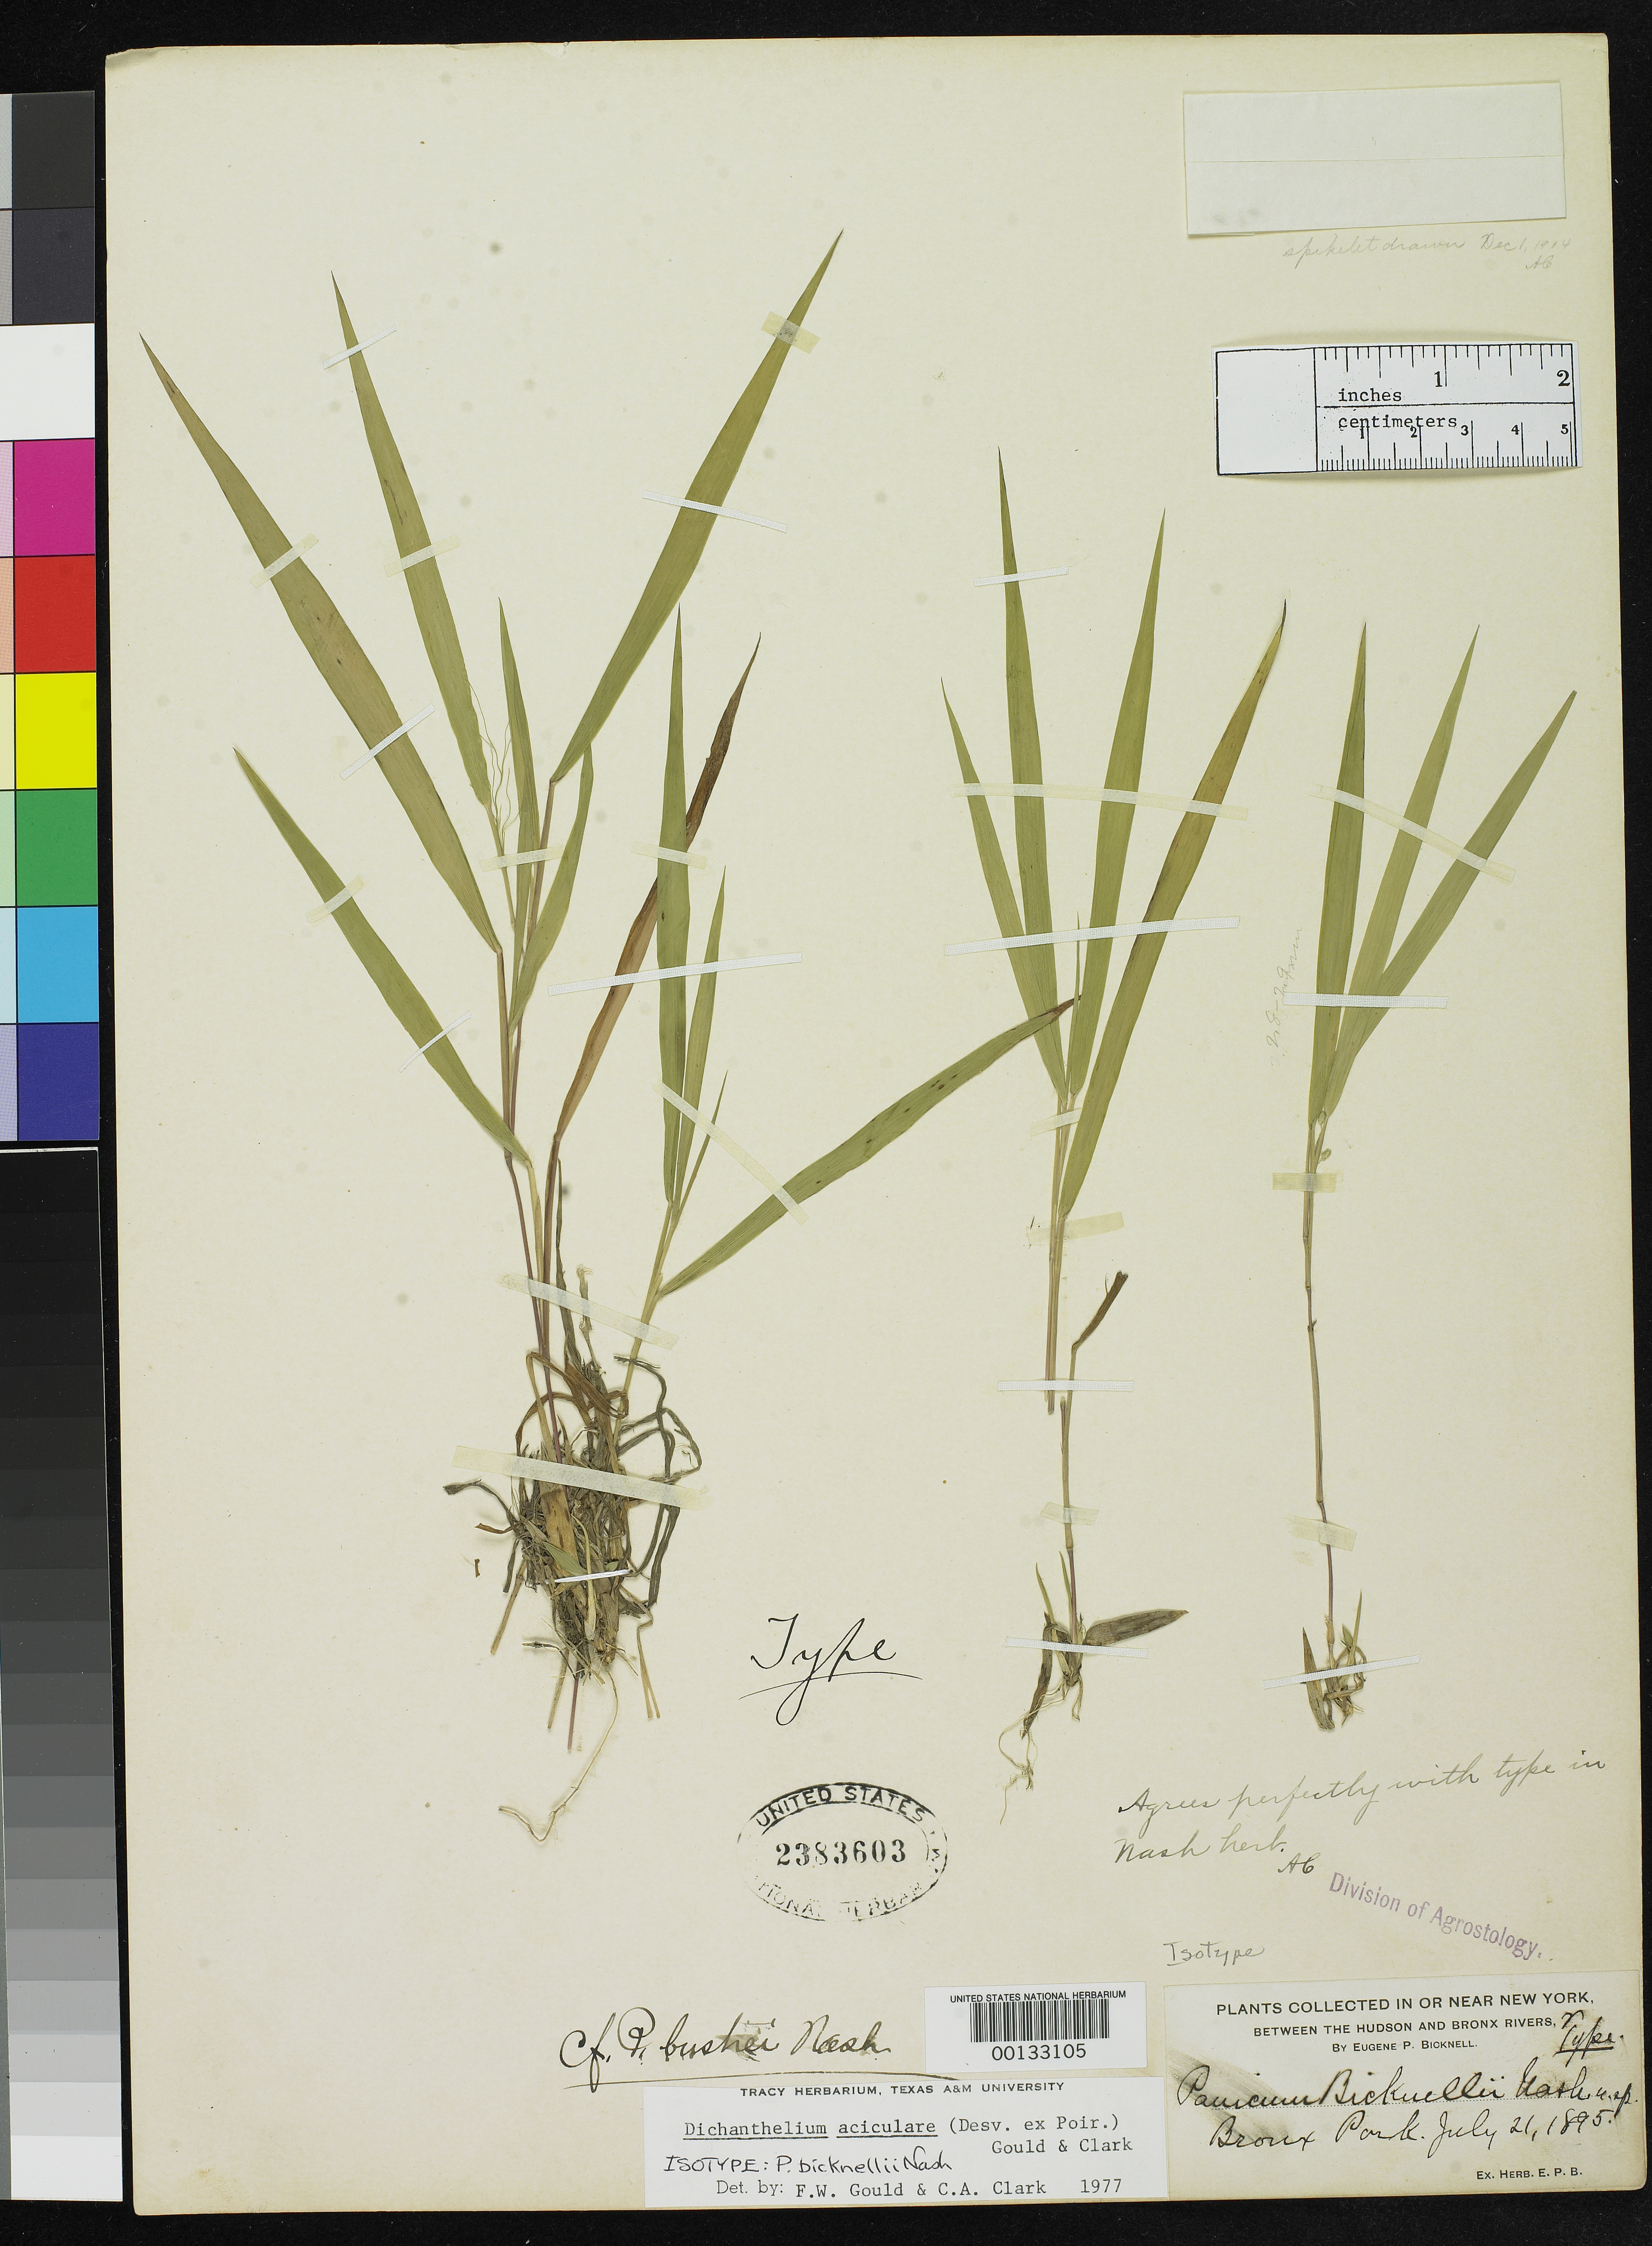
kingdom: Plantae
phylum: Tracheophyta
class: Liliopsida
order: Poales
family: Poaceae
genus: Panicum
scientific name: Panicum bicknellii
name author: Nash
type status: Isotype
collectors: E. P. Bicknell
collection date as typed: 21 Jul 1895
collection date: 1895-07-21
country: United States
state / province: New York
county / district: Bronx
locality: Bronx Park.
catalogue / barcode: US 2383603